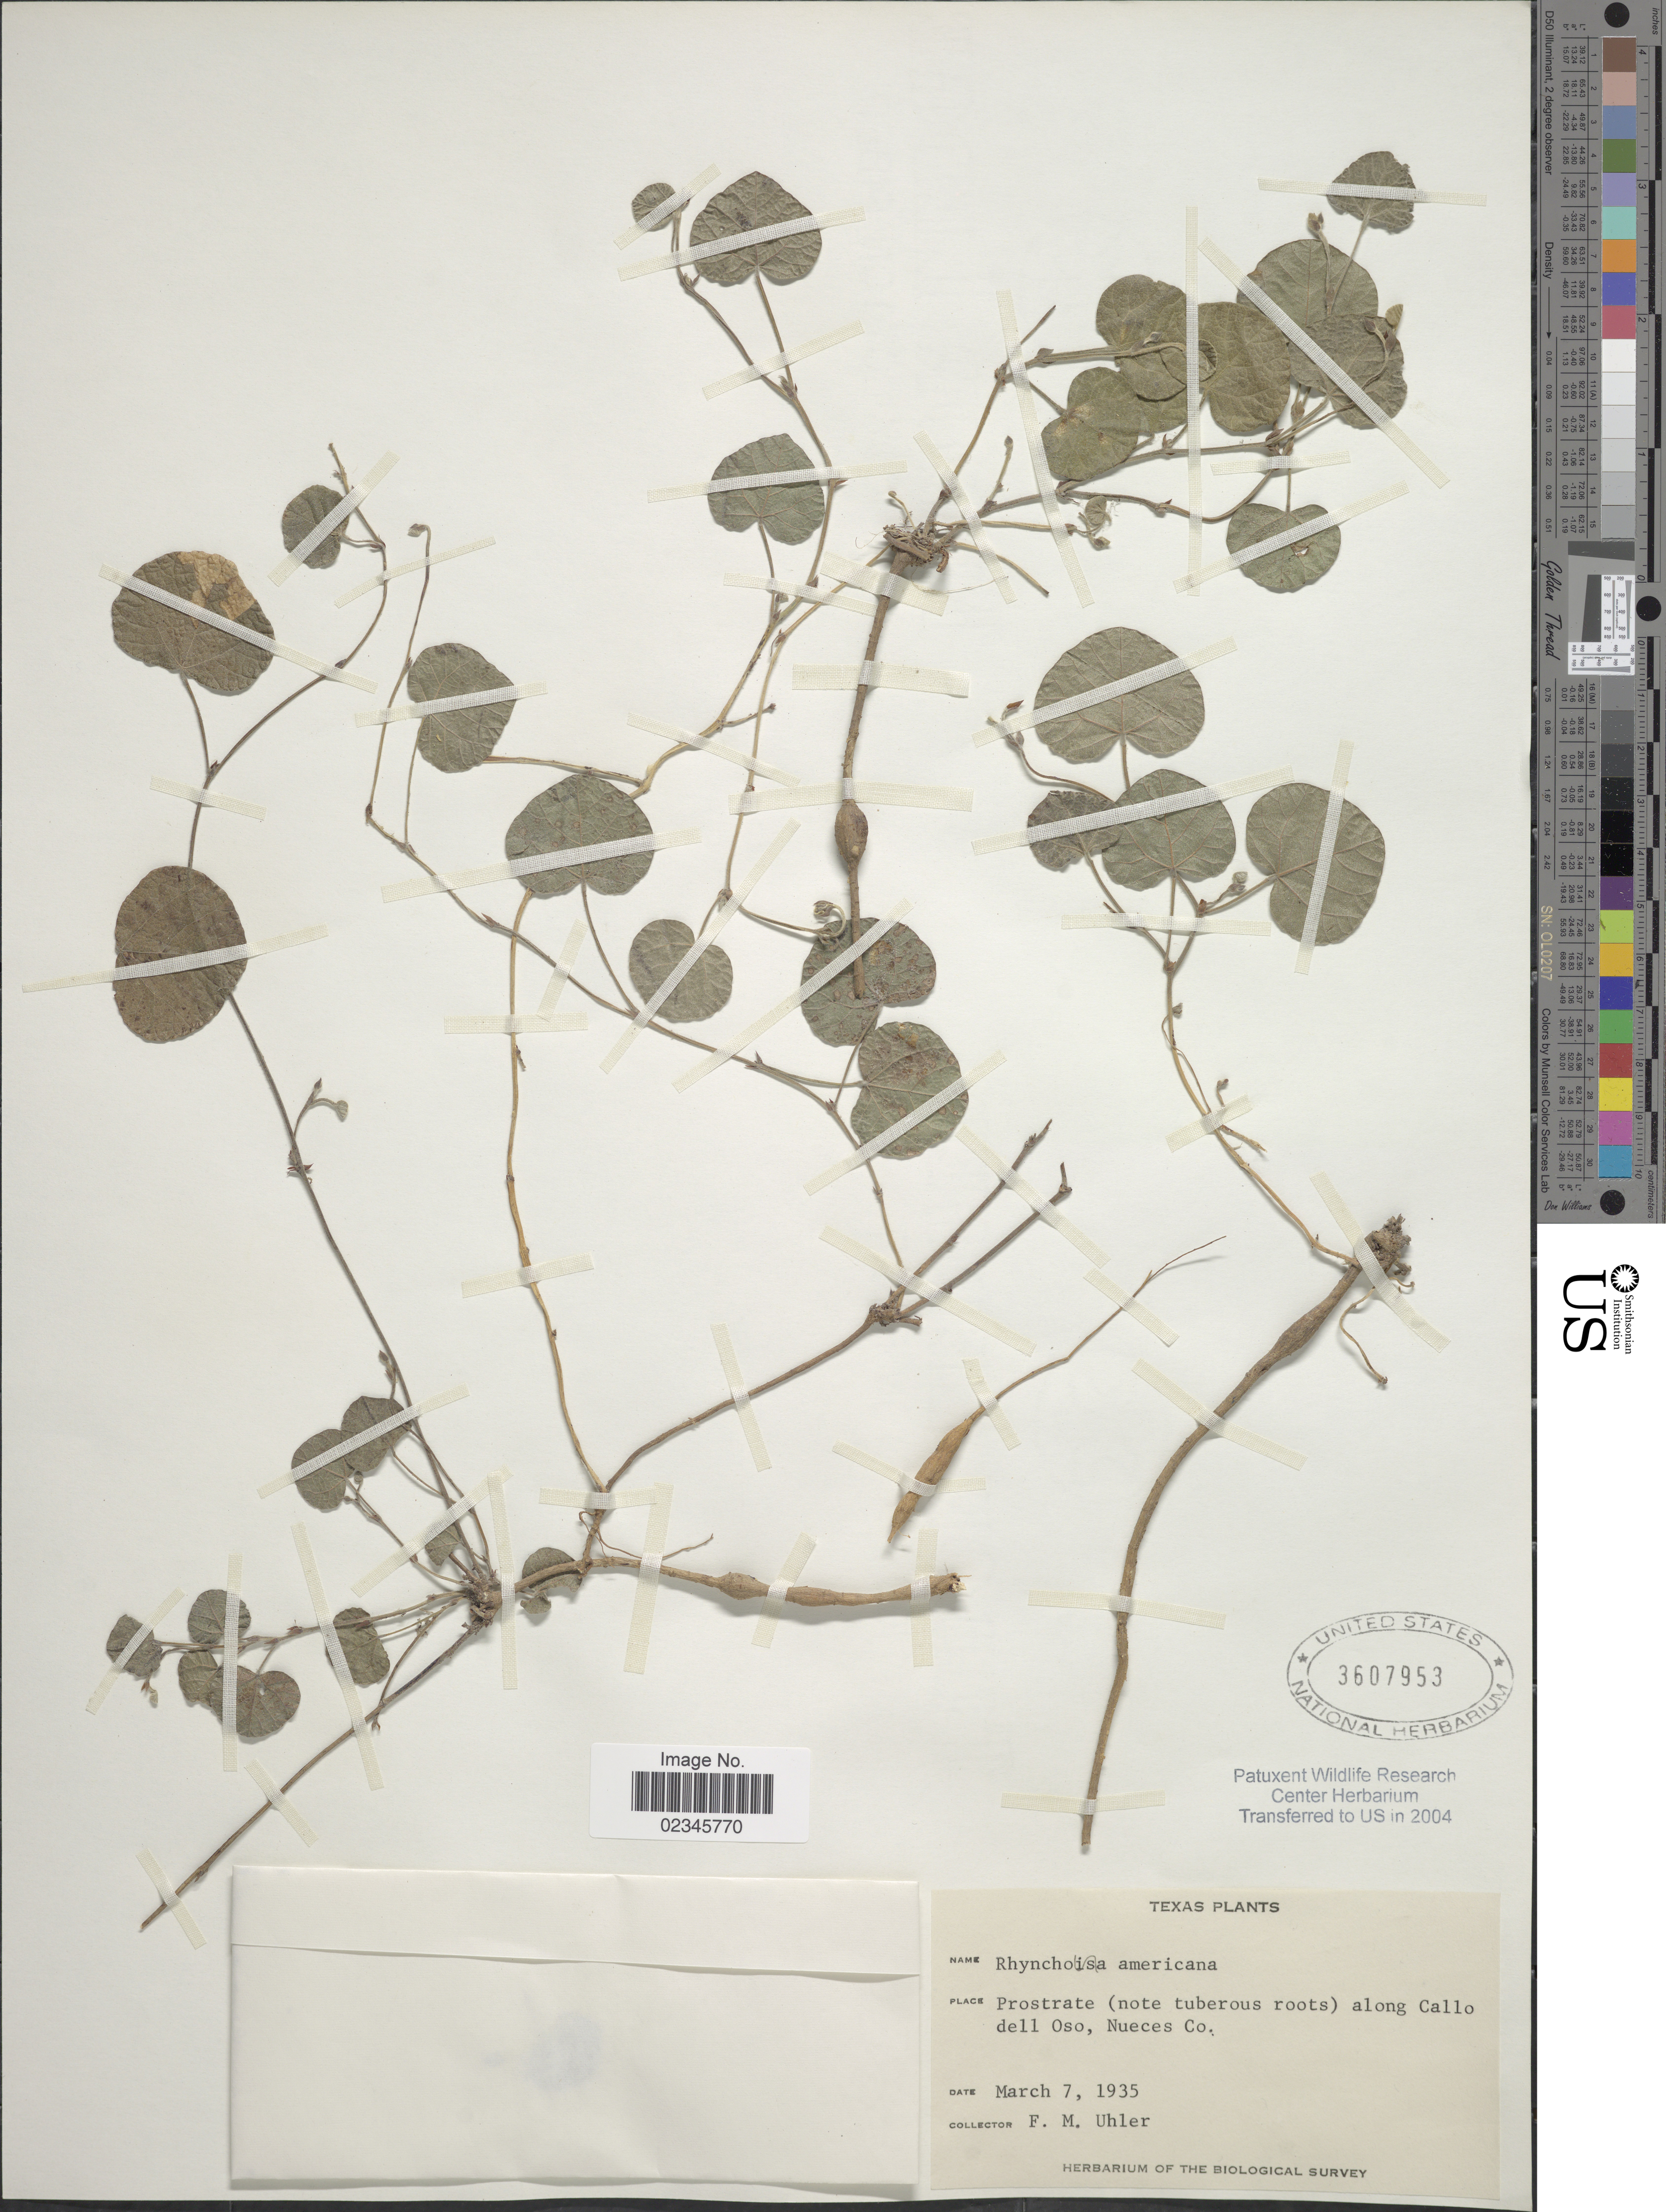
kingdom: Plantae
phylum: Tracheophyta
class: Magnoliopsida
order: Fabales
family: Fabaceae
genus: Rhynchosia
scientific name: Rhynchosia americana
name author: (Mill.) Metz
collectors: F. M. Uhler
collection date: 1935-03-07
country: United States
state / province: Texas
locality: Along Callo dell Oso, Nueces Co.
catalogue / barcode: US 3607953